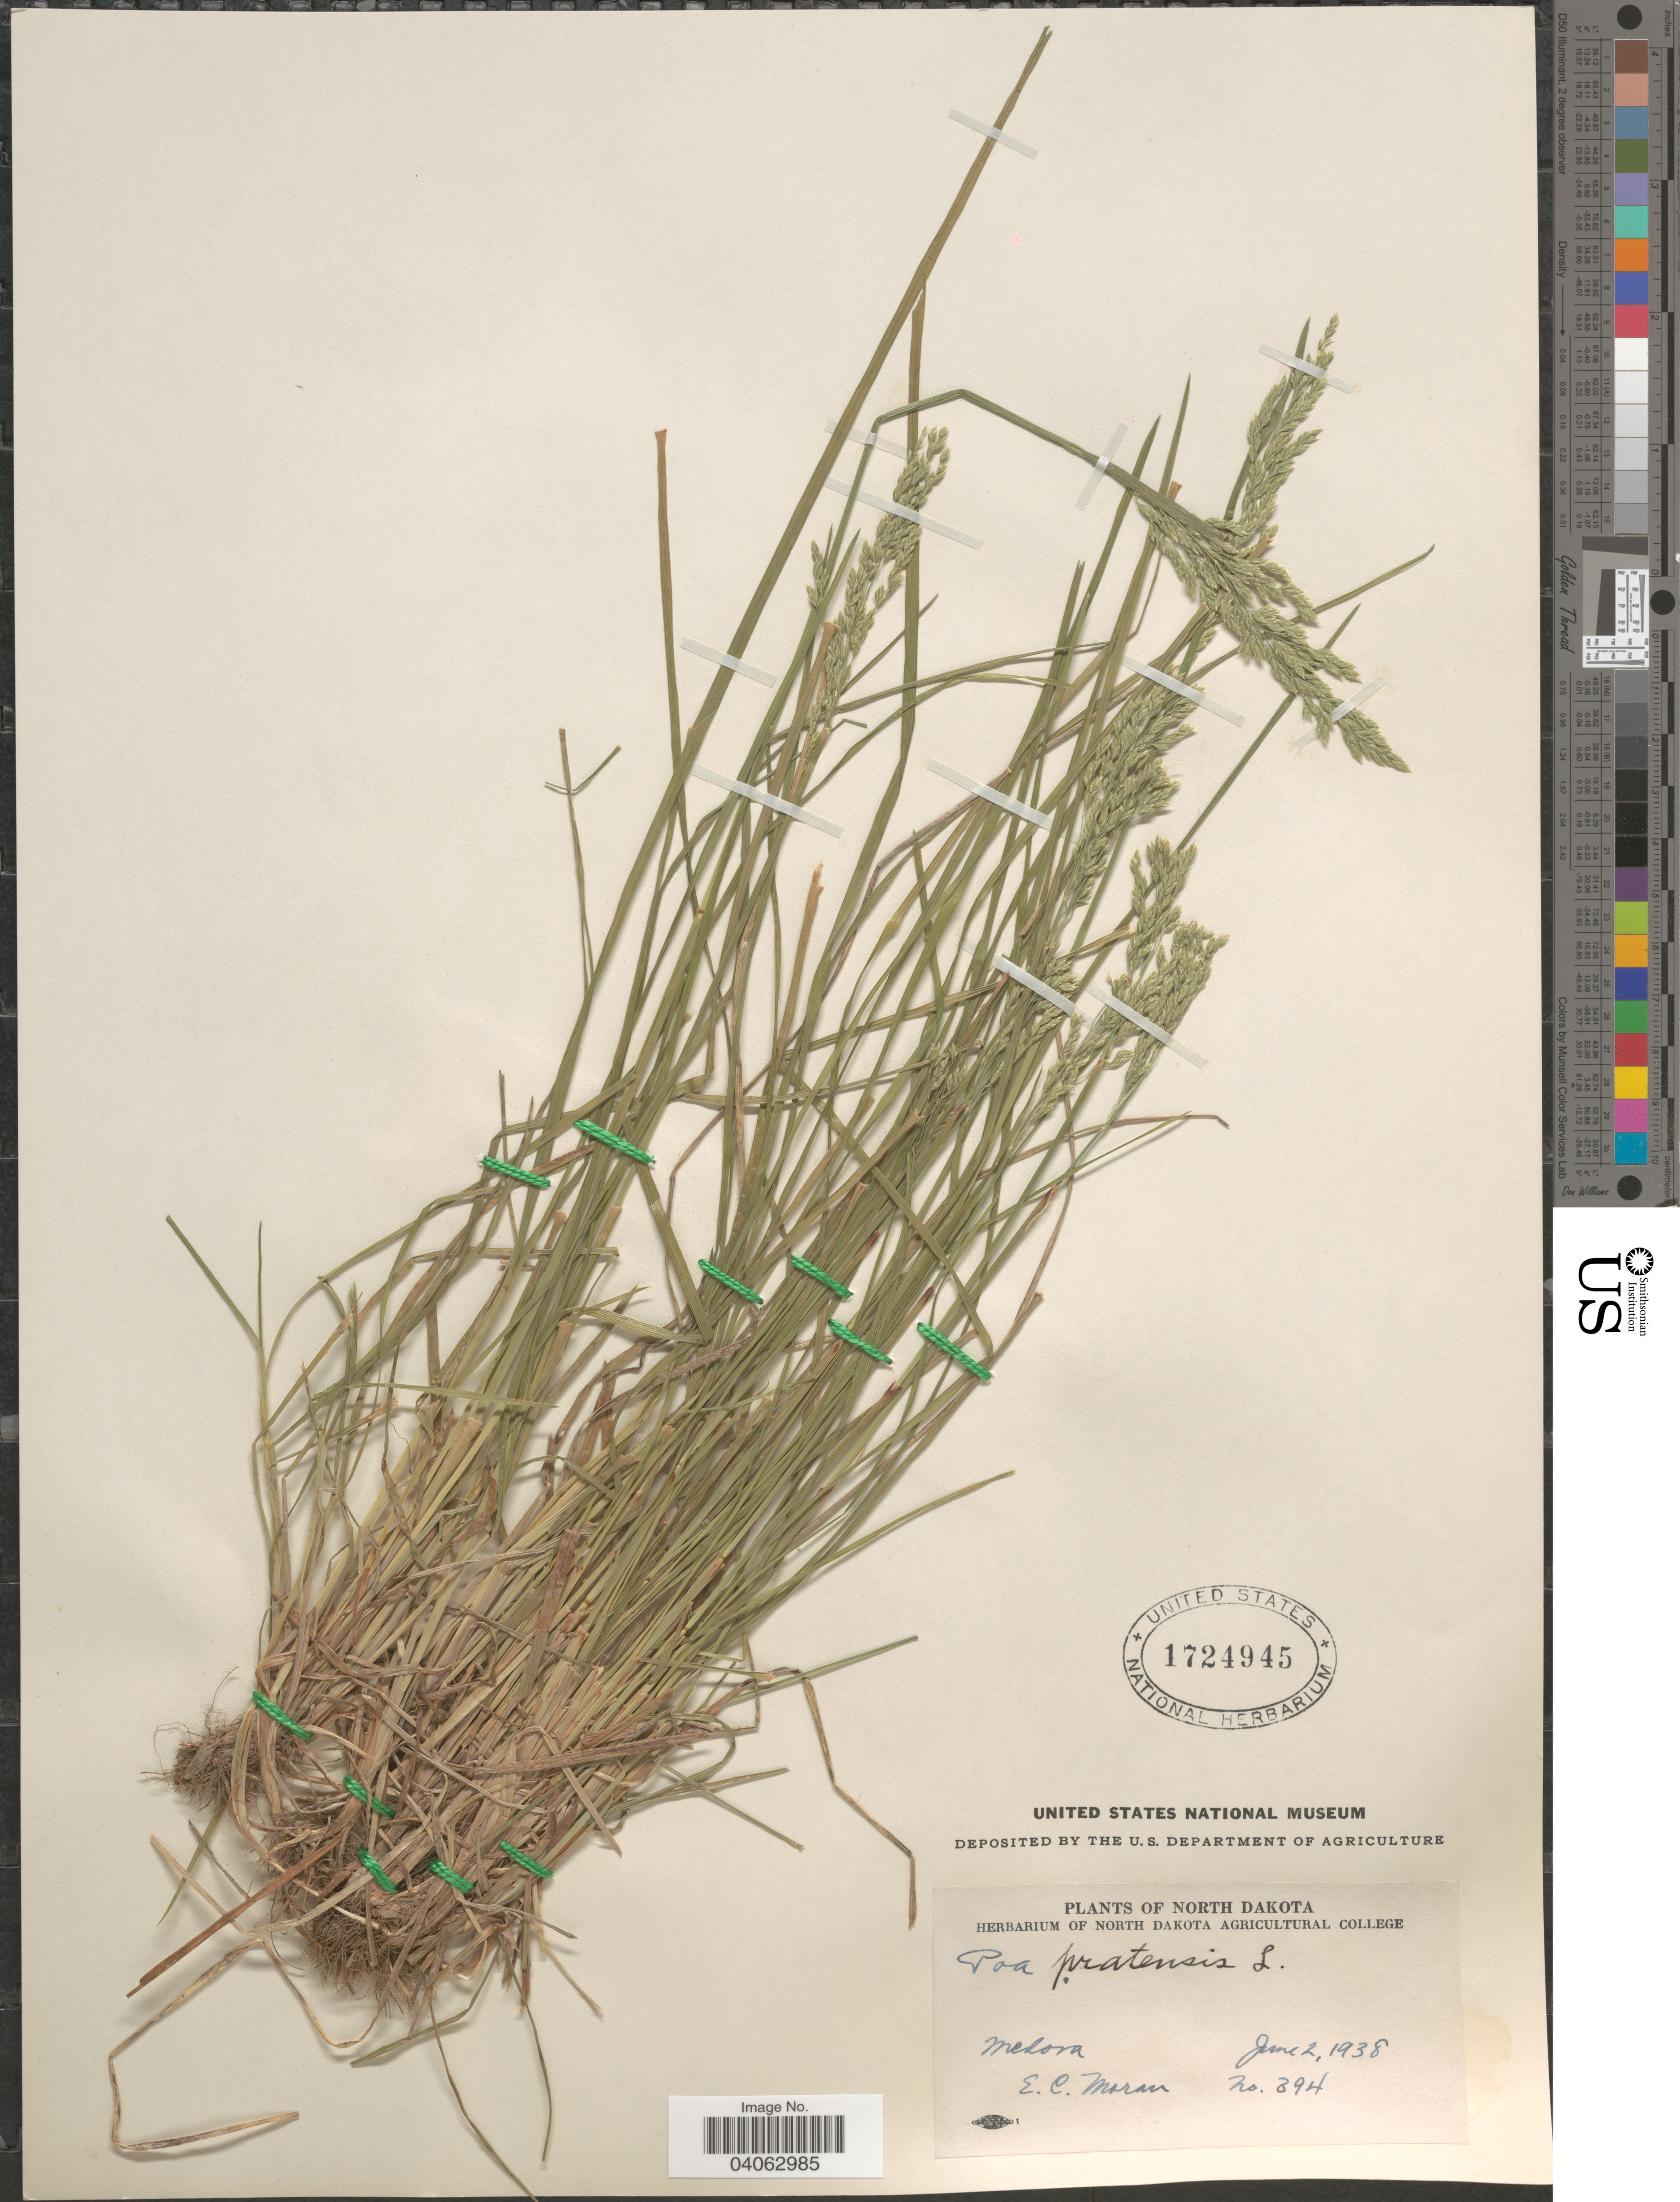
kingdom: Plantae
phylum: Tracheophyta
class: Liliopsida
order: Poales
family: Poaceae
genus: Poa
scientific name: Poa pratensis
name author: L.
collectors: E. C. Moran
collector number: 394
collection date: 1938-06-02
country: United States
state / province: North Dakota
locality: Medora.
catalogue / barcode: US 1724945